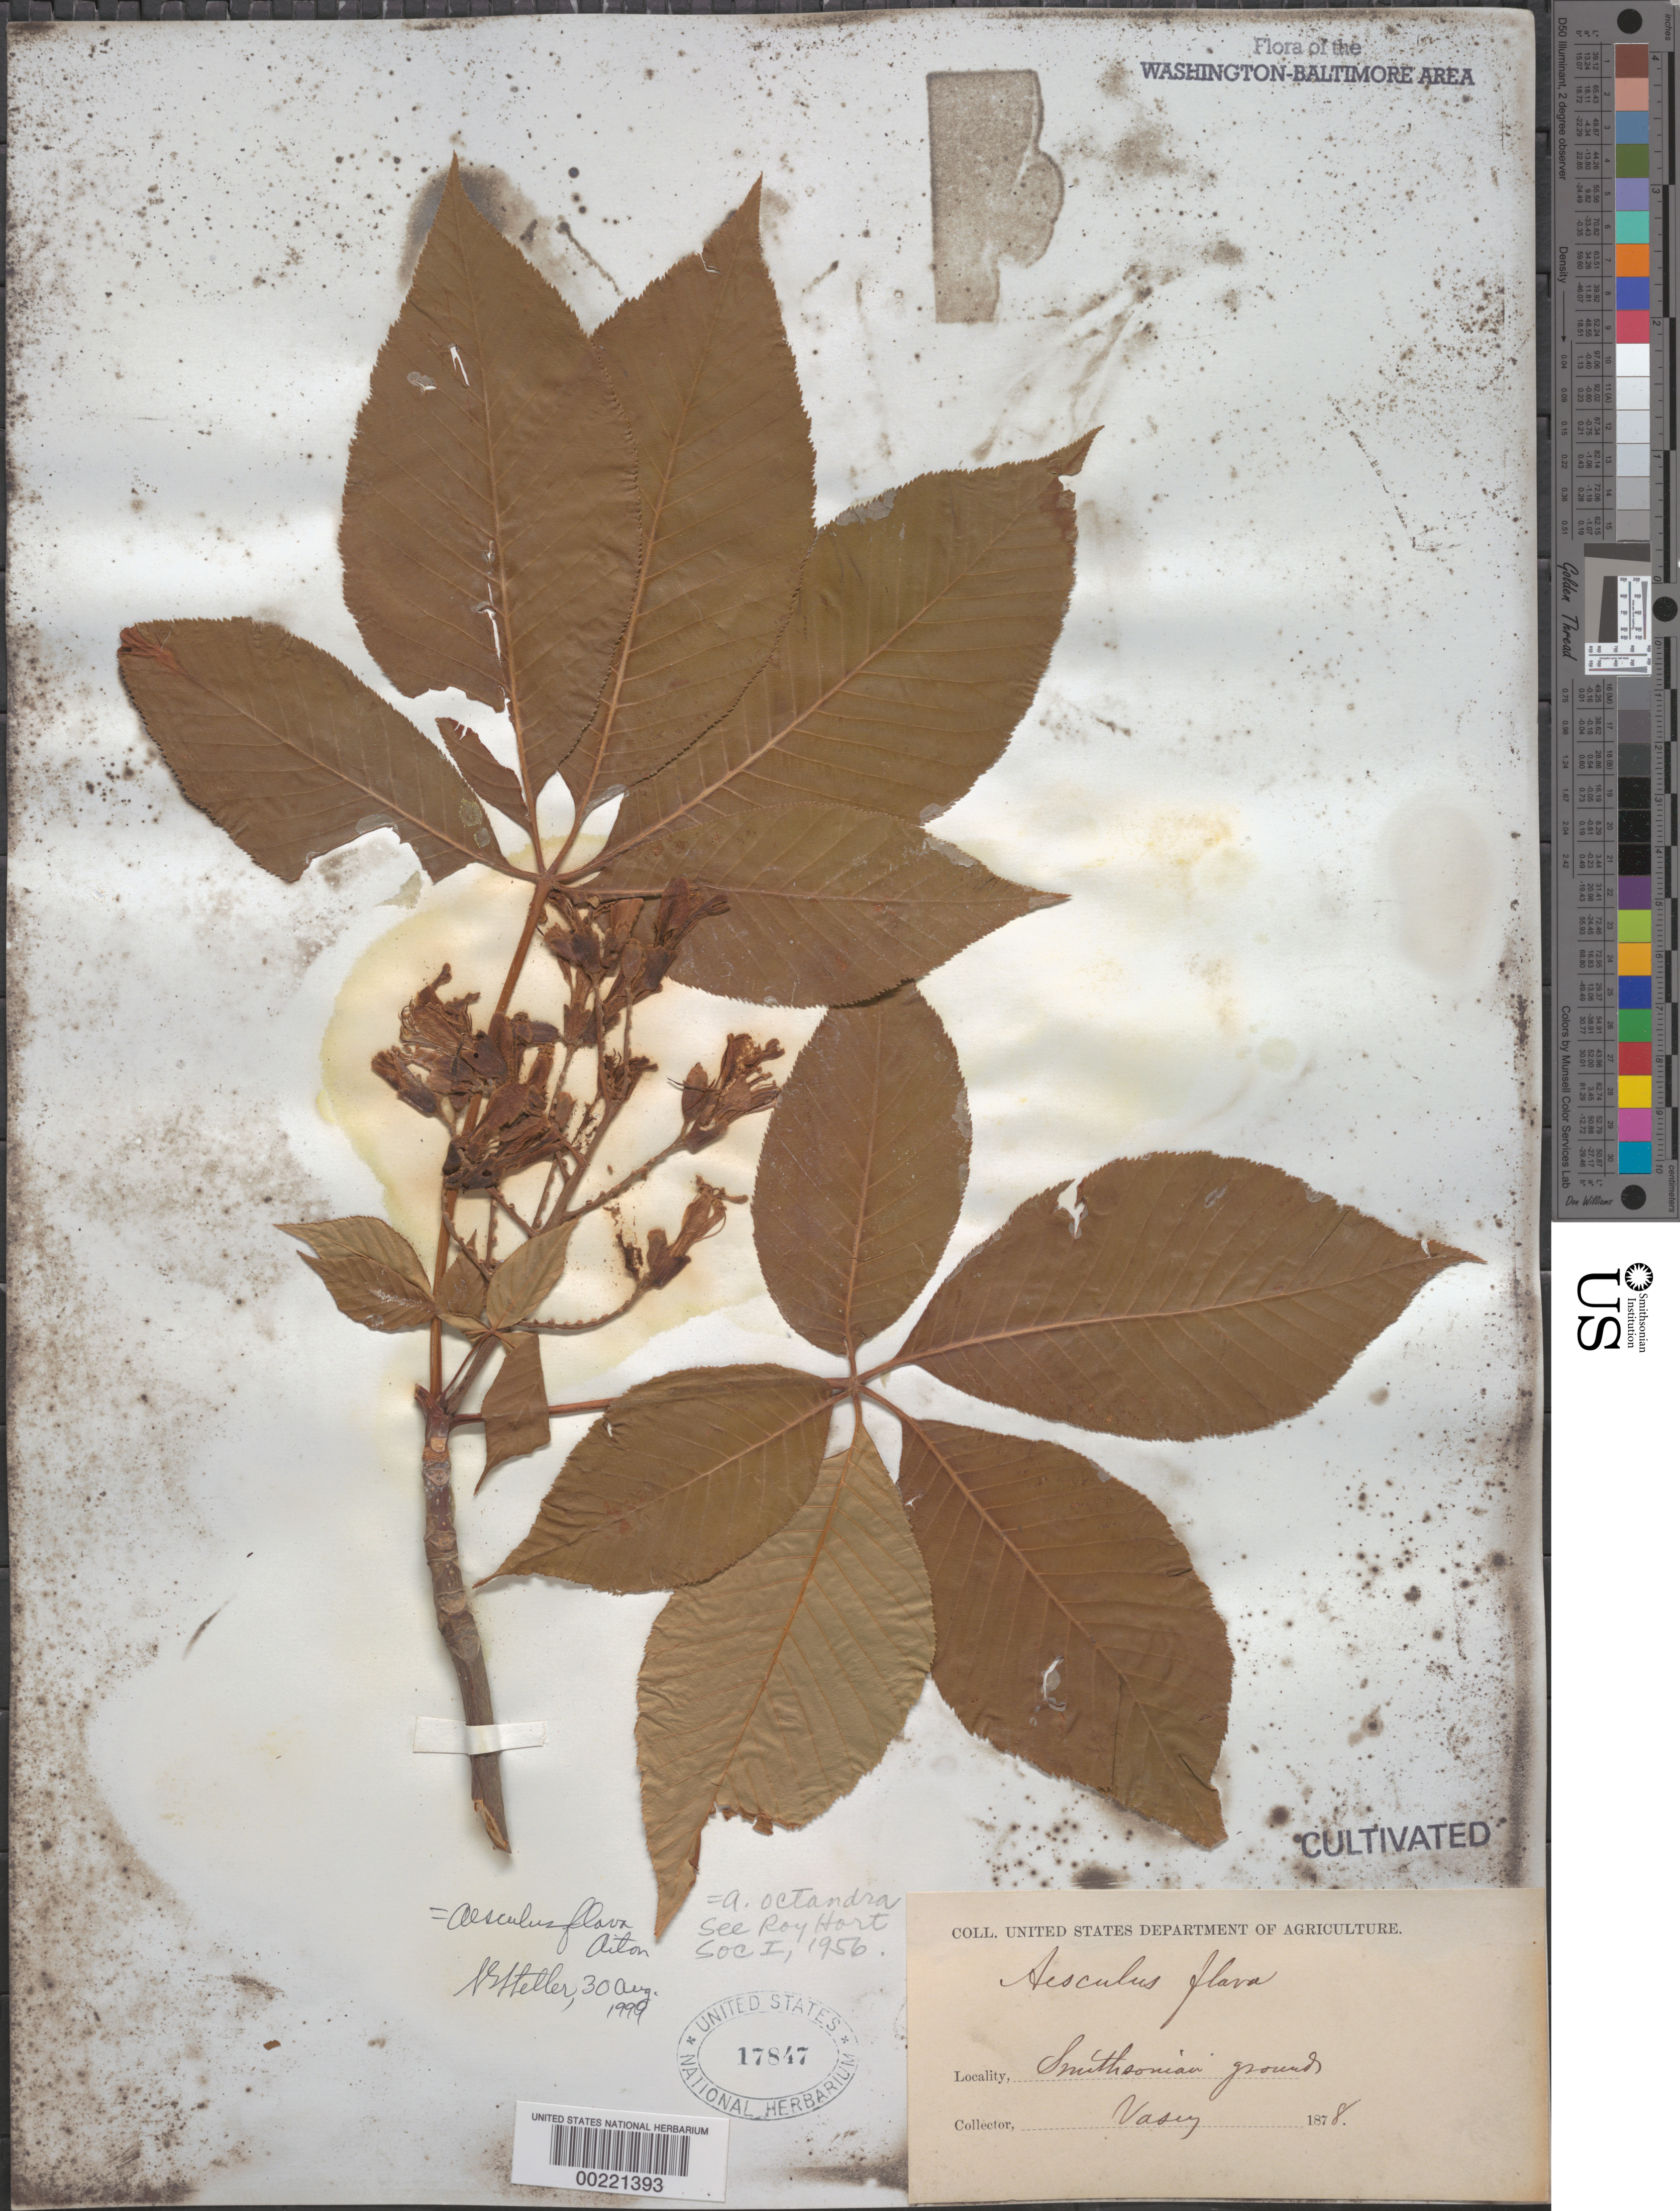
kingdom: Plantae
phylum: Tracheophyta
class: Magnoliopsida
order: Sapindales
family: Sapindaceae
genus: Aesculus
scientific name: Aesculus flava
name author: Sol.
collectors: G. R. Vasey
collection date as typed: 1878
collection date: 1878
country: United States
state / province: District of Columbia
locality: Smithsonian grounds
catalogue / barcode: US 17847